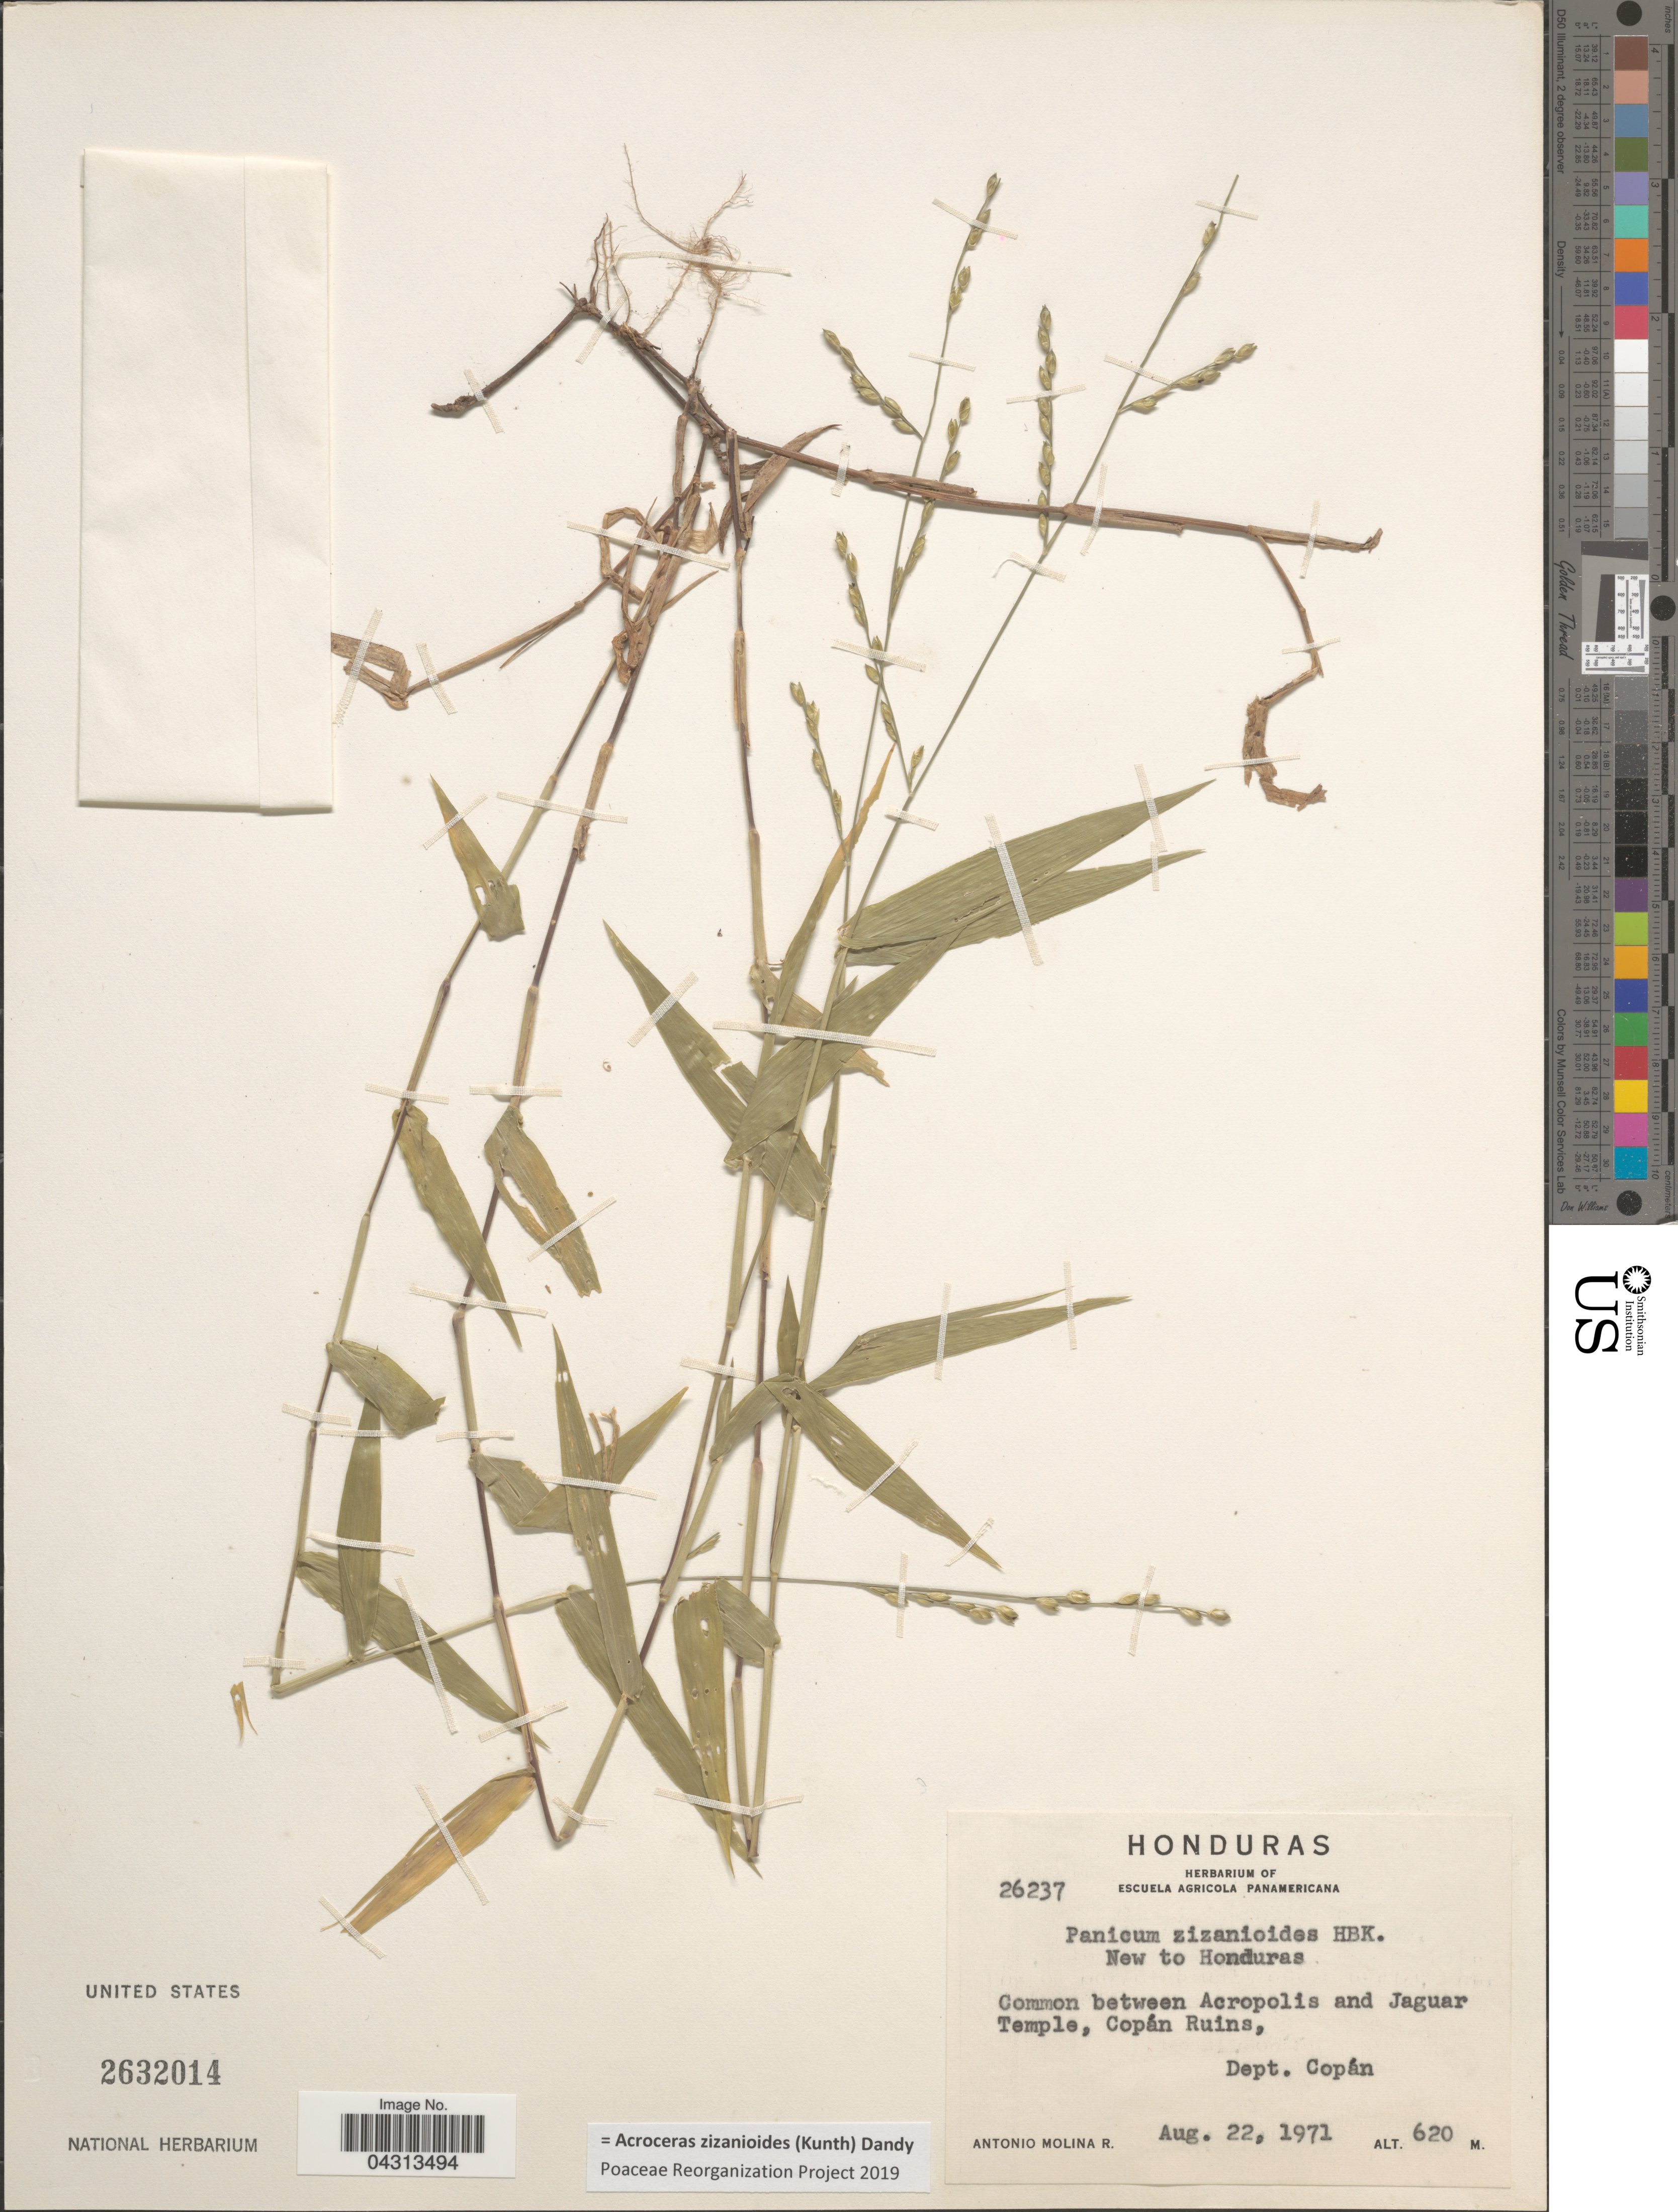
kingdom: Plantae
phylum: Tracheophyta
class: Liliopsida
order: Poales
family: Poaceae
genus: Acroceras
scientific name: Acroceras zizanioides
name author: (Kunth) Dandy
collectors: A. Molina R.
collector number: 26237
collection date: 1971-08-22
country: Honduras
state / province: Copan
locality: Common between Acropolis and Jaguar Temple, Copán Ruins, Dept. Copán.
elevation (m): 620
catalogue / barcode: US 2632014